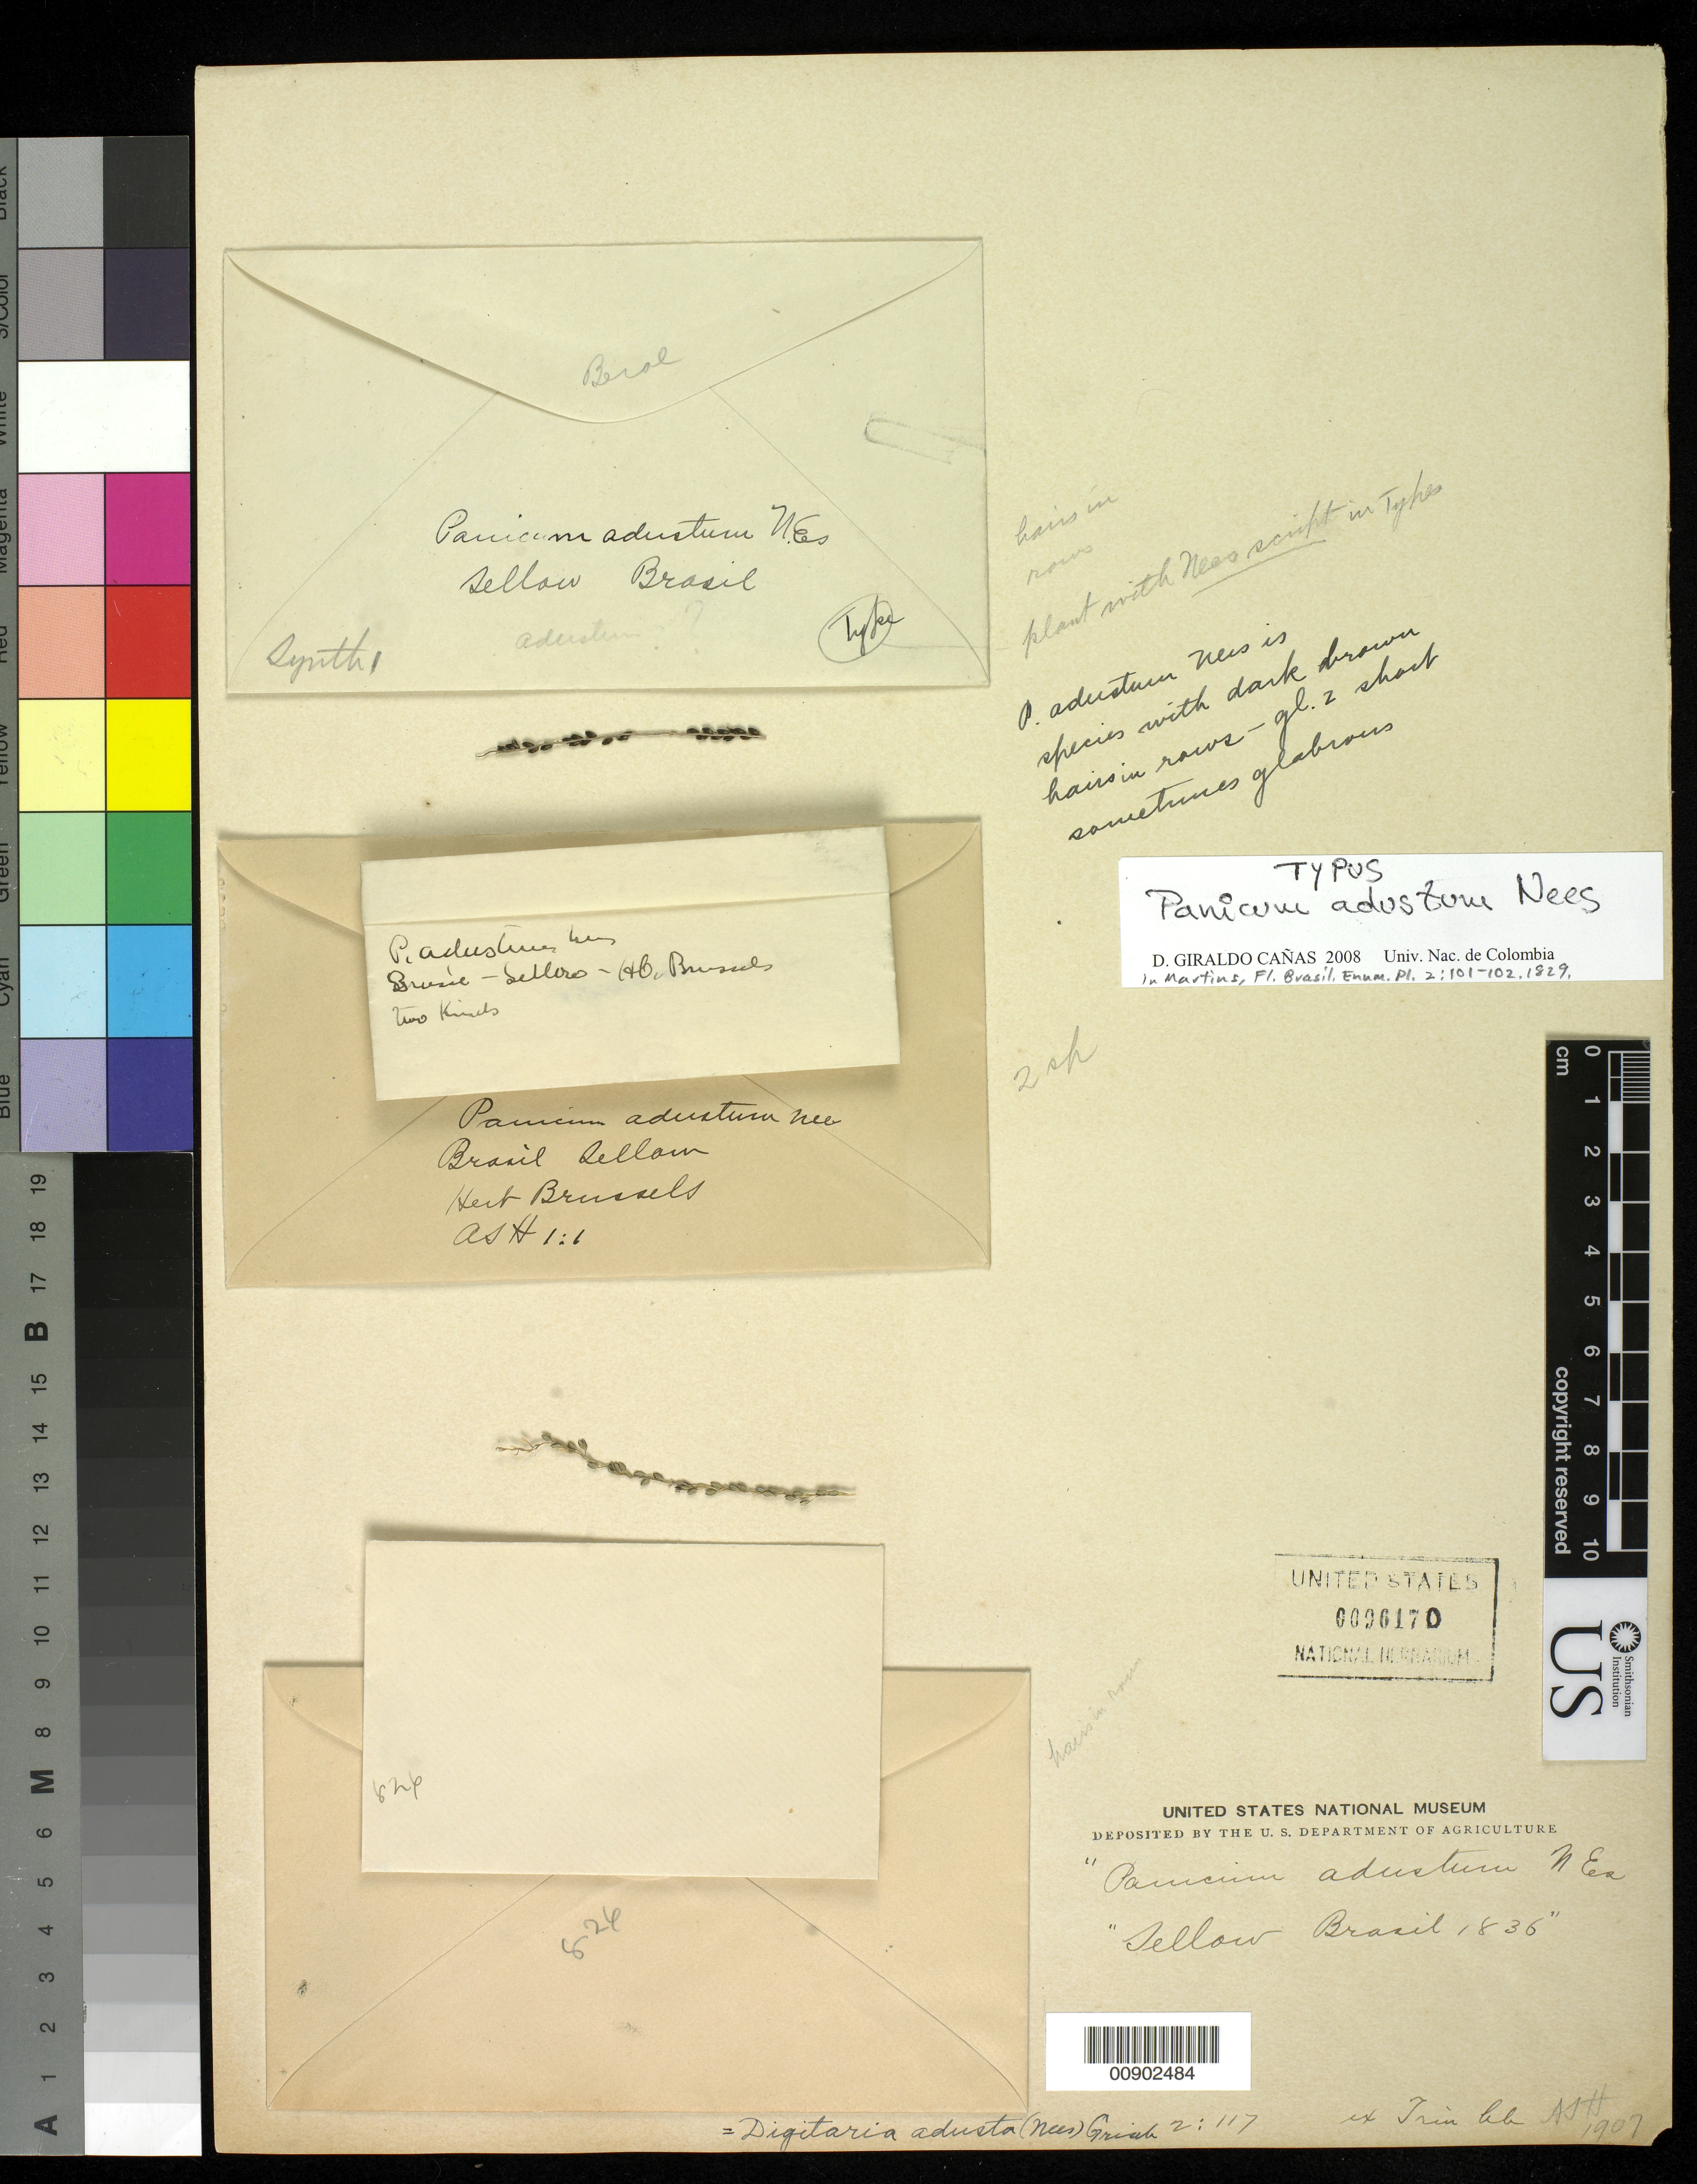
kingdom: Plantae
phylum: Tracheophyta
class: Liliopsida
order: Poales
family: Poaceae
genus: Panicum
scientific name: Panicum adustum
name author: Nees in Mart.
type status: Isotype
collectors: F. Sellow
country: Brazil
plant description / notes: Sheet mounted with fragmentary material of type specimens ex herbaria Berlin, Brussels & Trin.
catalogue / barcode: US 96170